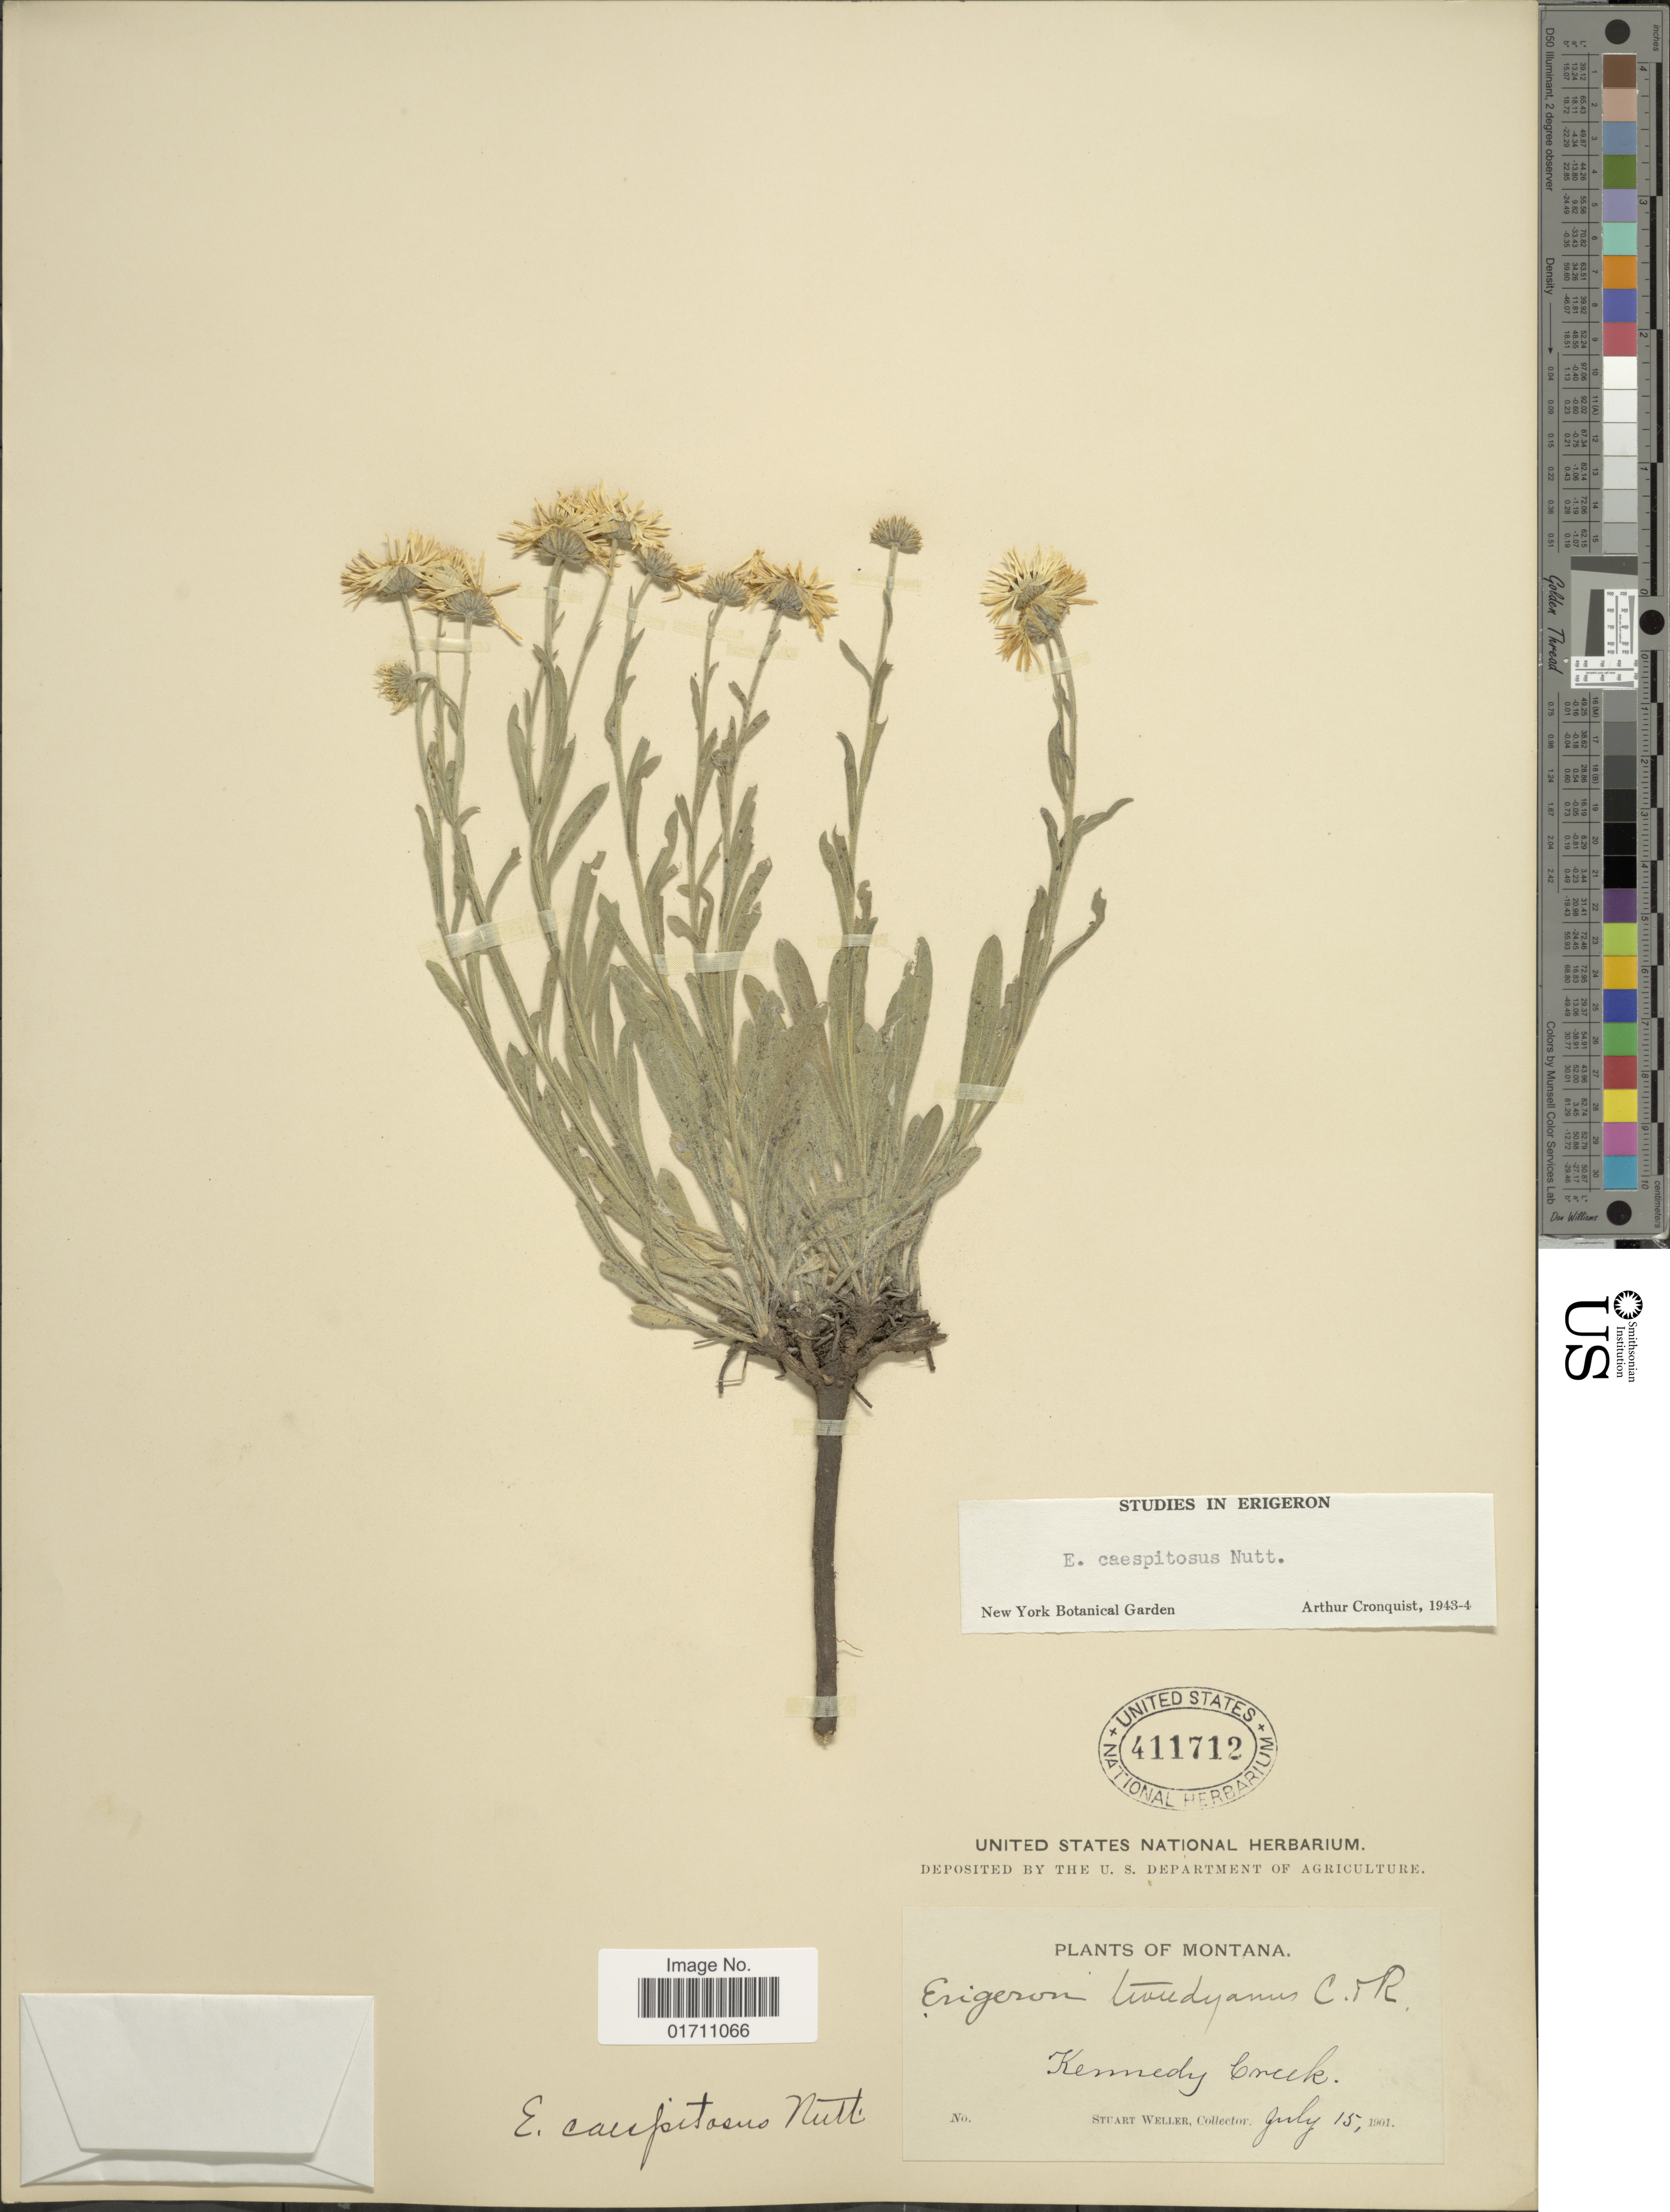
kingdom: Plantae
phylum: Tracheophyta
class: Magnoliopsida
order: Asterales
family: Asteraceae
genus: Erigeron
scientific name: Erigeron caespitosus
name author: Nutt.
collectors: S. Weller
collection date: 1901-07-15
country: United States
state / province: Montana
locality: Kennedy Creek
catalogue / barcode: US 411712